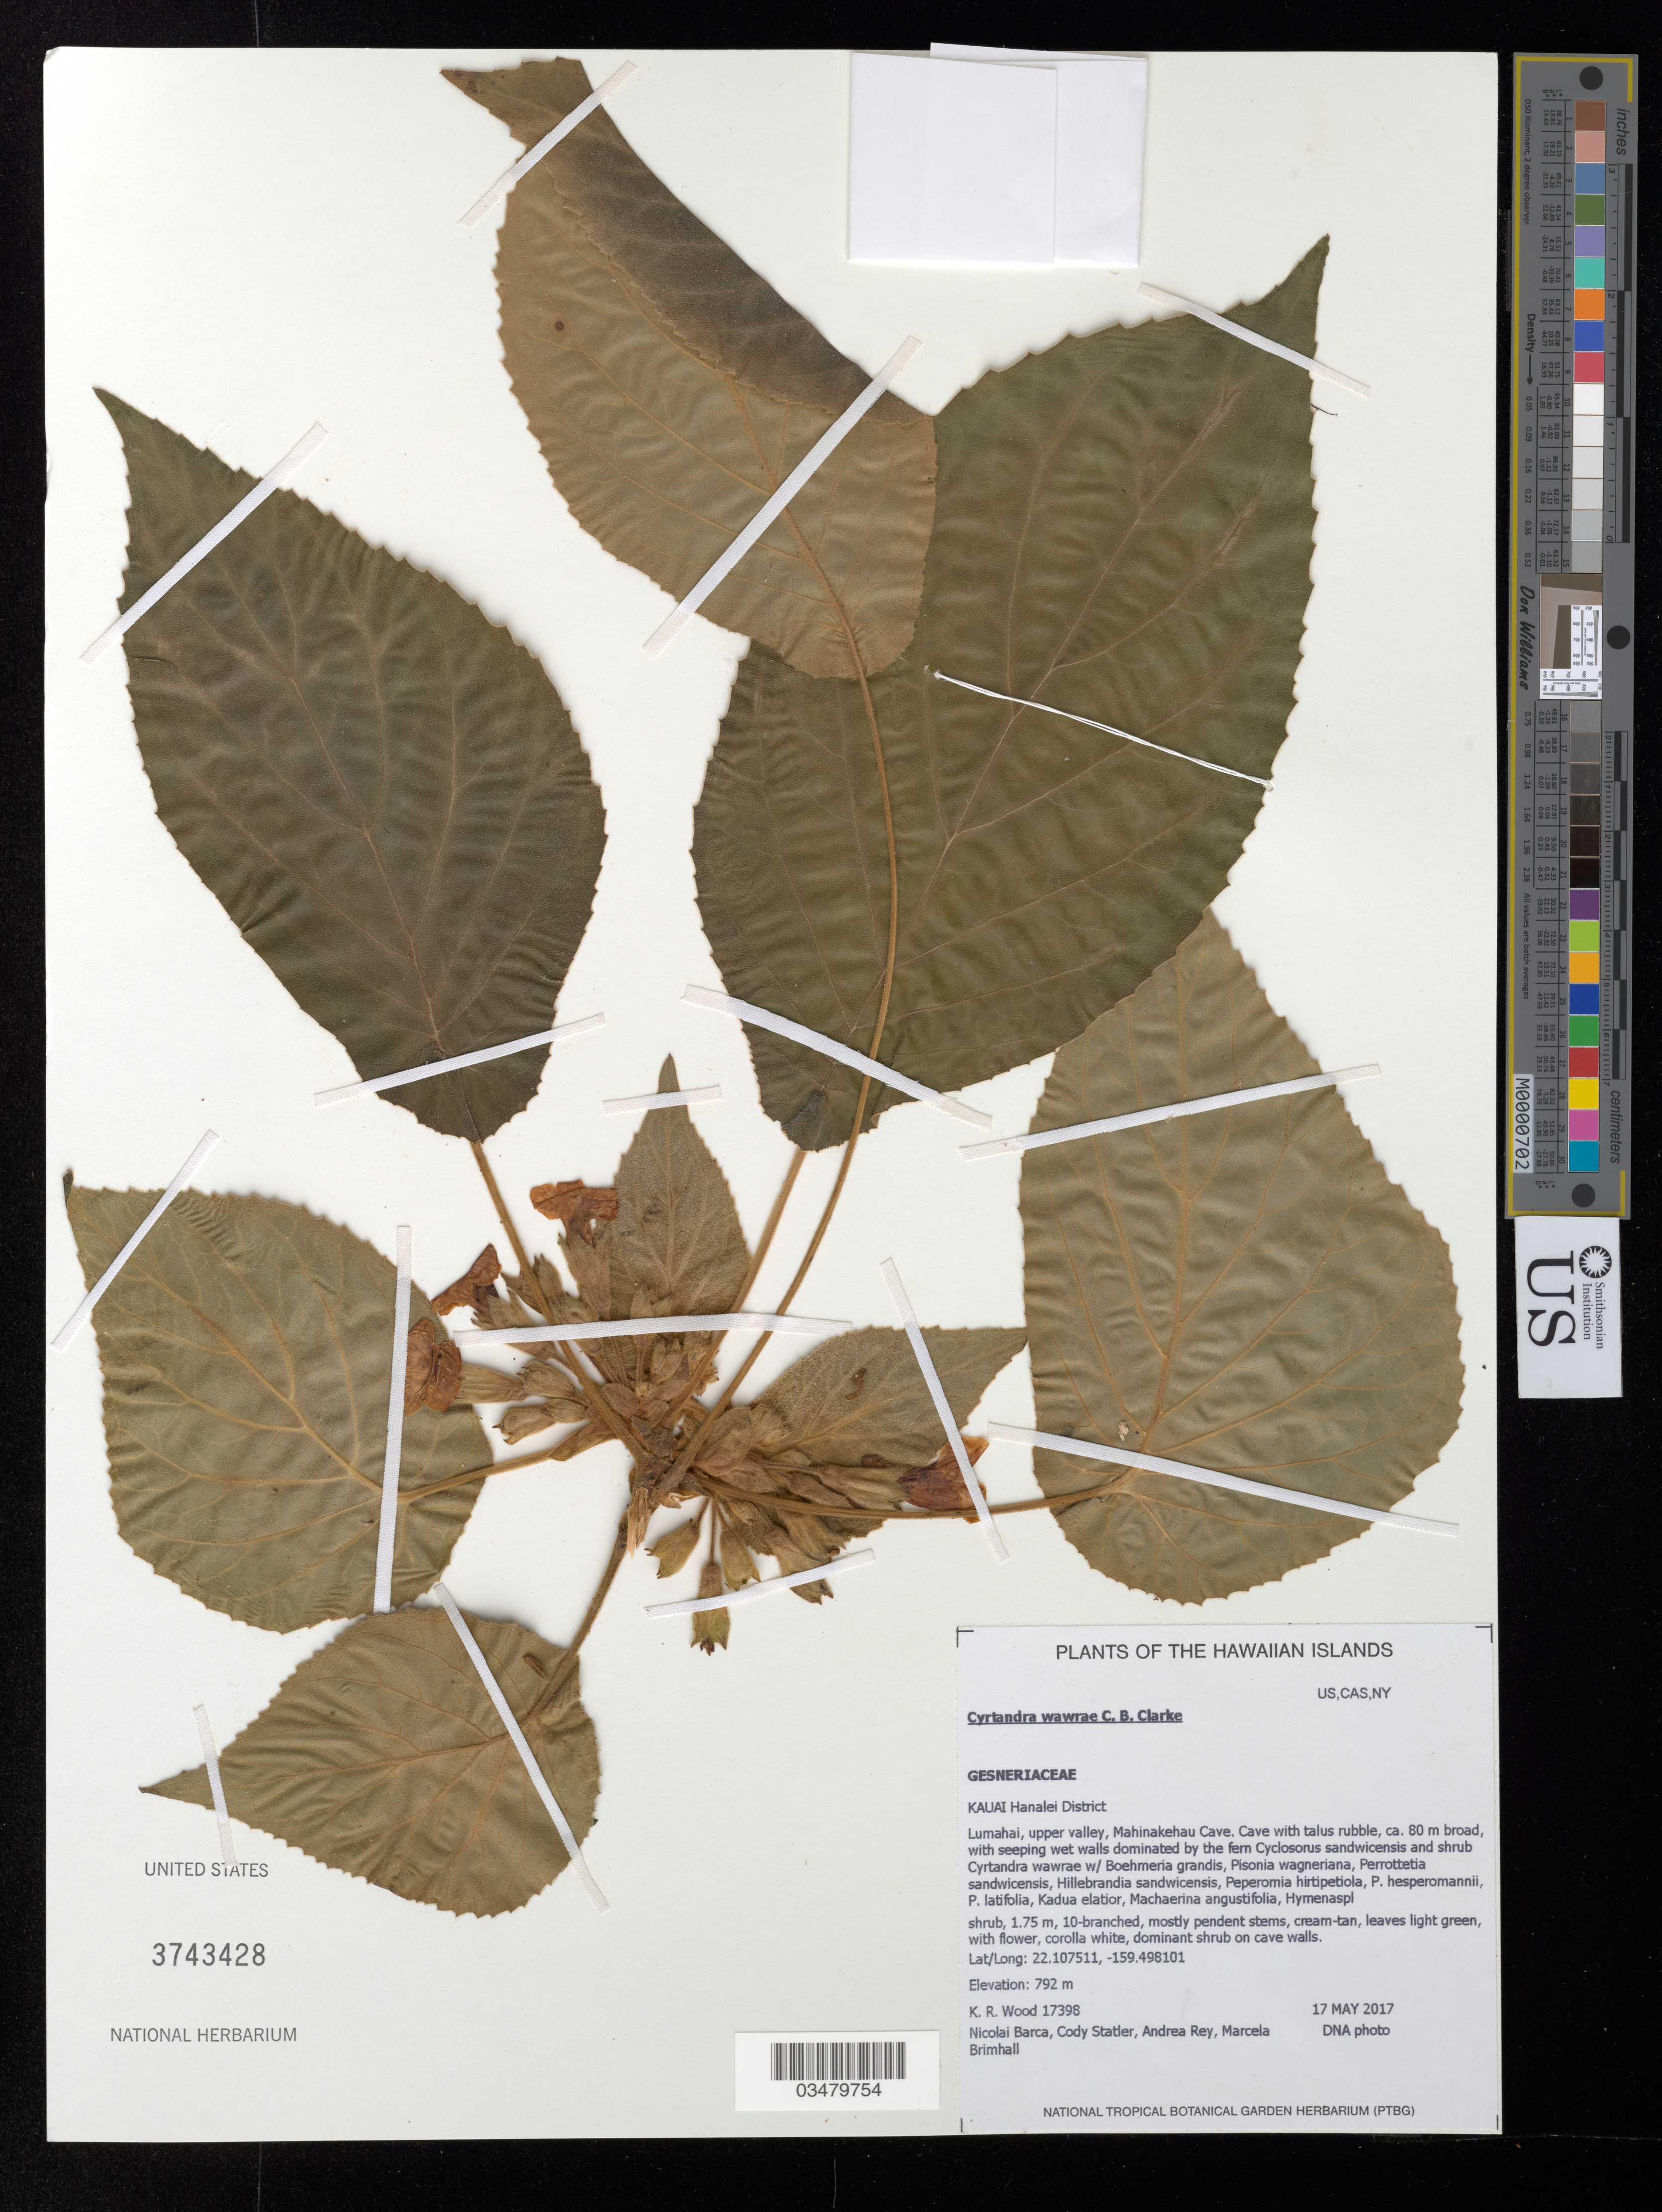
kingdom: Plantae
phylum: Tracheophyta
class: Magnoliopsida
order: Lamiales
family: Gesneriaceae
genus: Cyrtandra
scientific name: Cyrtandra wawrae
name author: C.B. Clarke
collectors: K. R. Wood, N. Barca, C. Statler, A. Rey & M. Brimhall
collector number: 17398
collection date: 2017-05-17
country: United States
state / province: Hawaii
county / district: Kauai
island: Kaua'i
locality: Hanalei District, Lumahai, upper valley, Mahinakehau Cave.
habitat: Cave with talus rubble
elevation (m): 792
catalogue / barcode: US 3743428